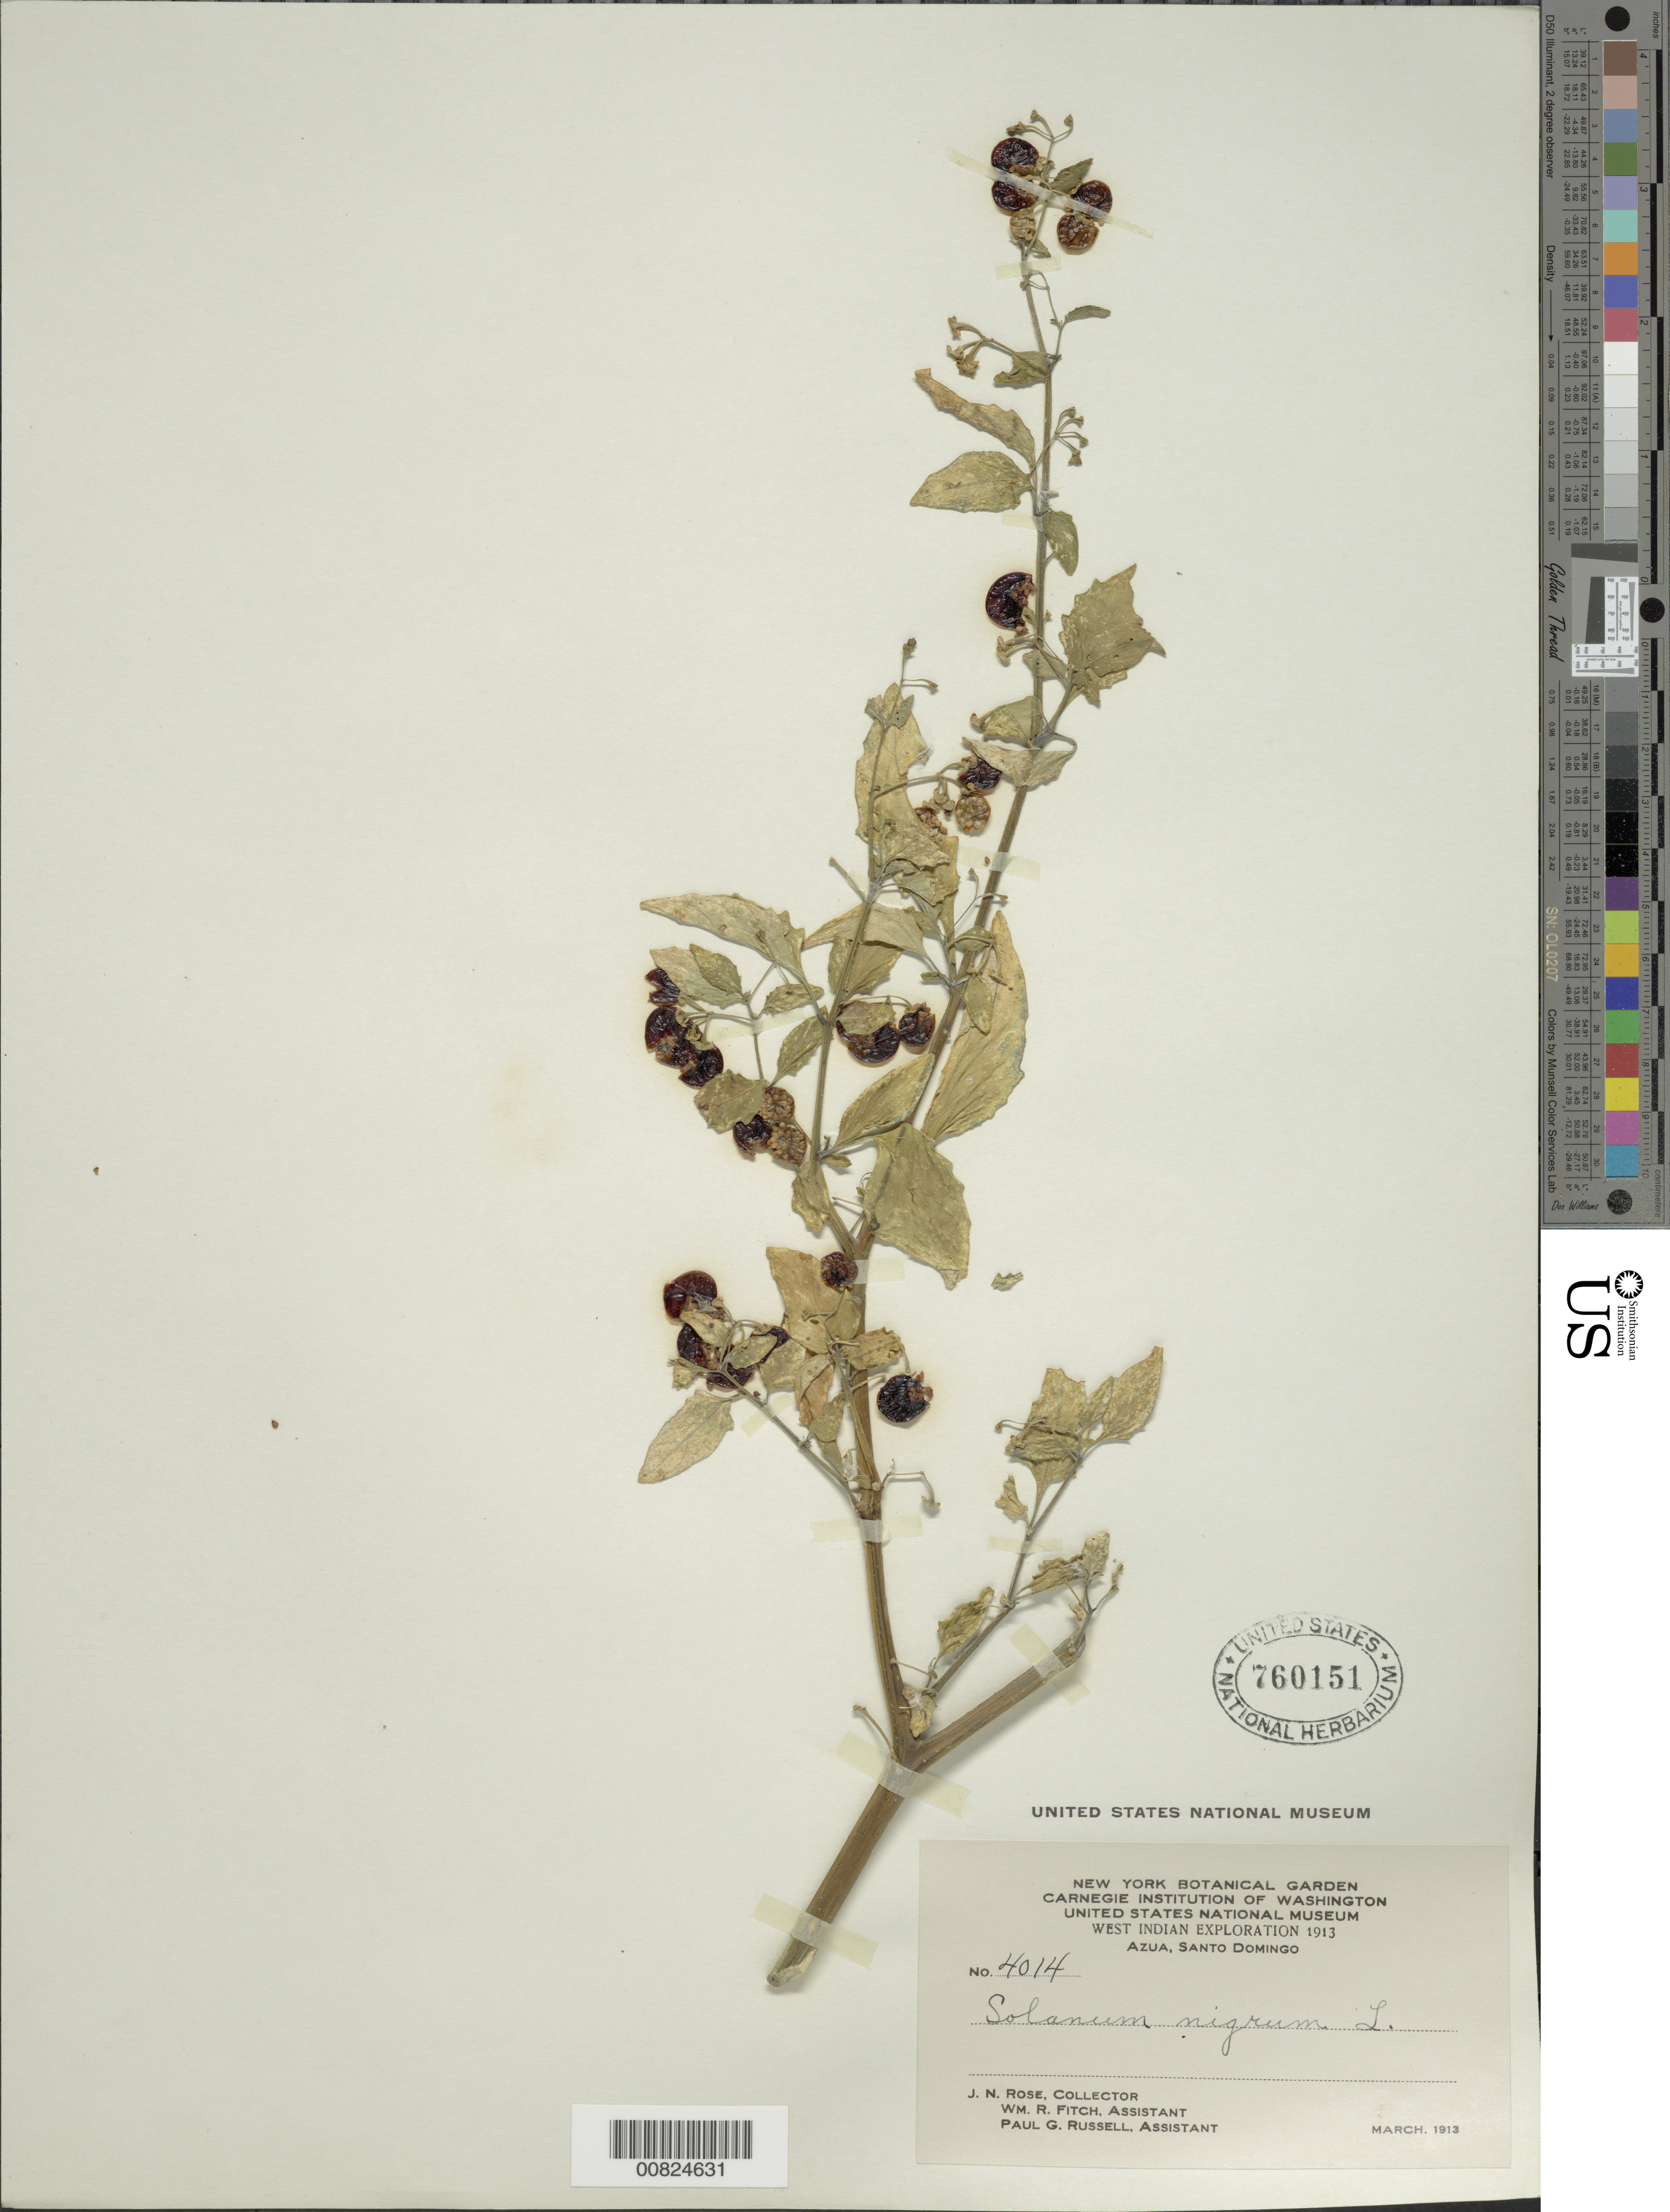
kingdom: Plantae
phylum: Tracheophyta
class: Magnoliopsida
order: Solanales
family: Solanaceae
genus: Solanum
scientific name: Solanum nigrum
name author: L.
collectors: J. N. Rose, W. R. Fitch & P. G. Russell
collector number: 4014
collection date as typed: Mar 1913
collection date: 1913-03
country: Dominican Republic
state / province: Azua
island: Hispaniola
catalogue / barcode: US 760151